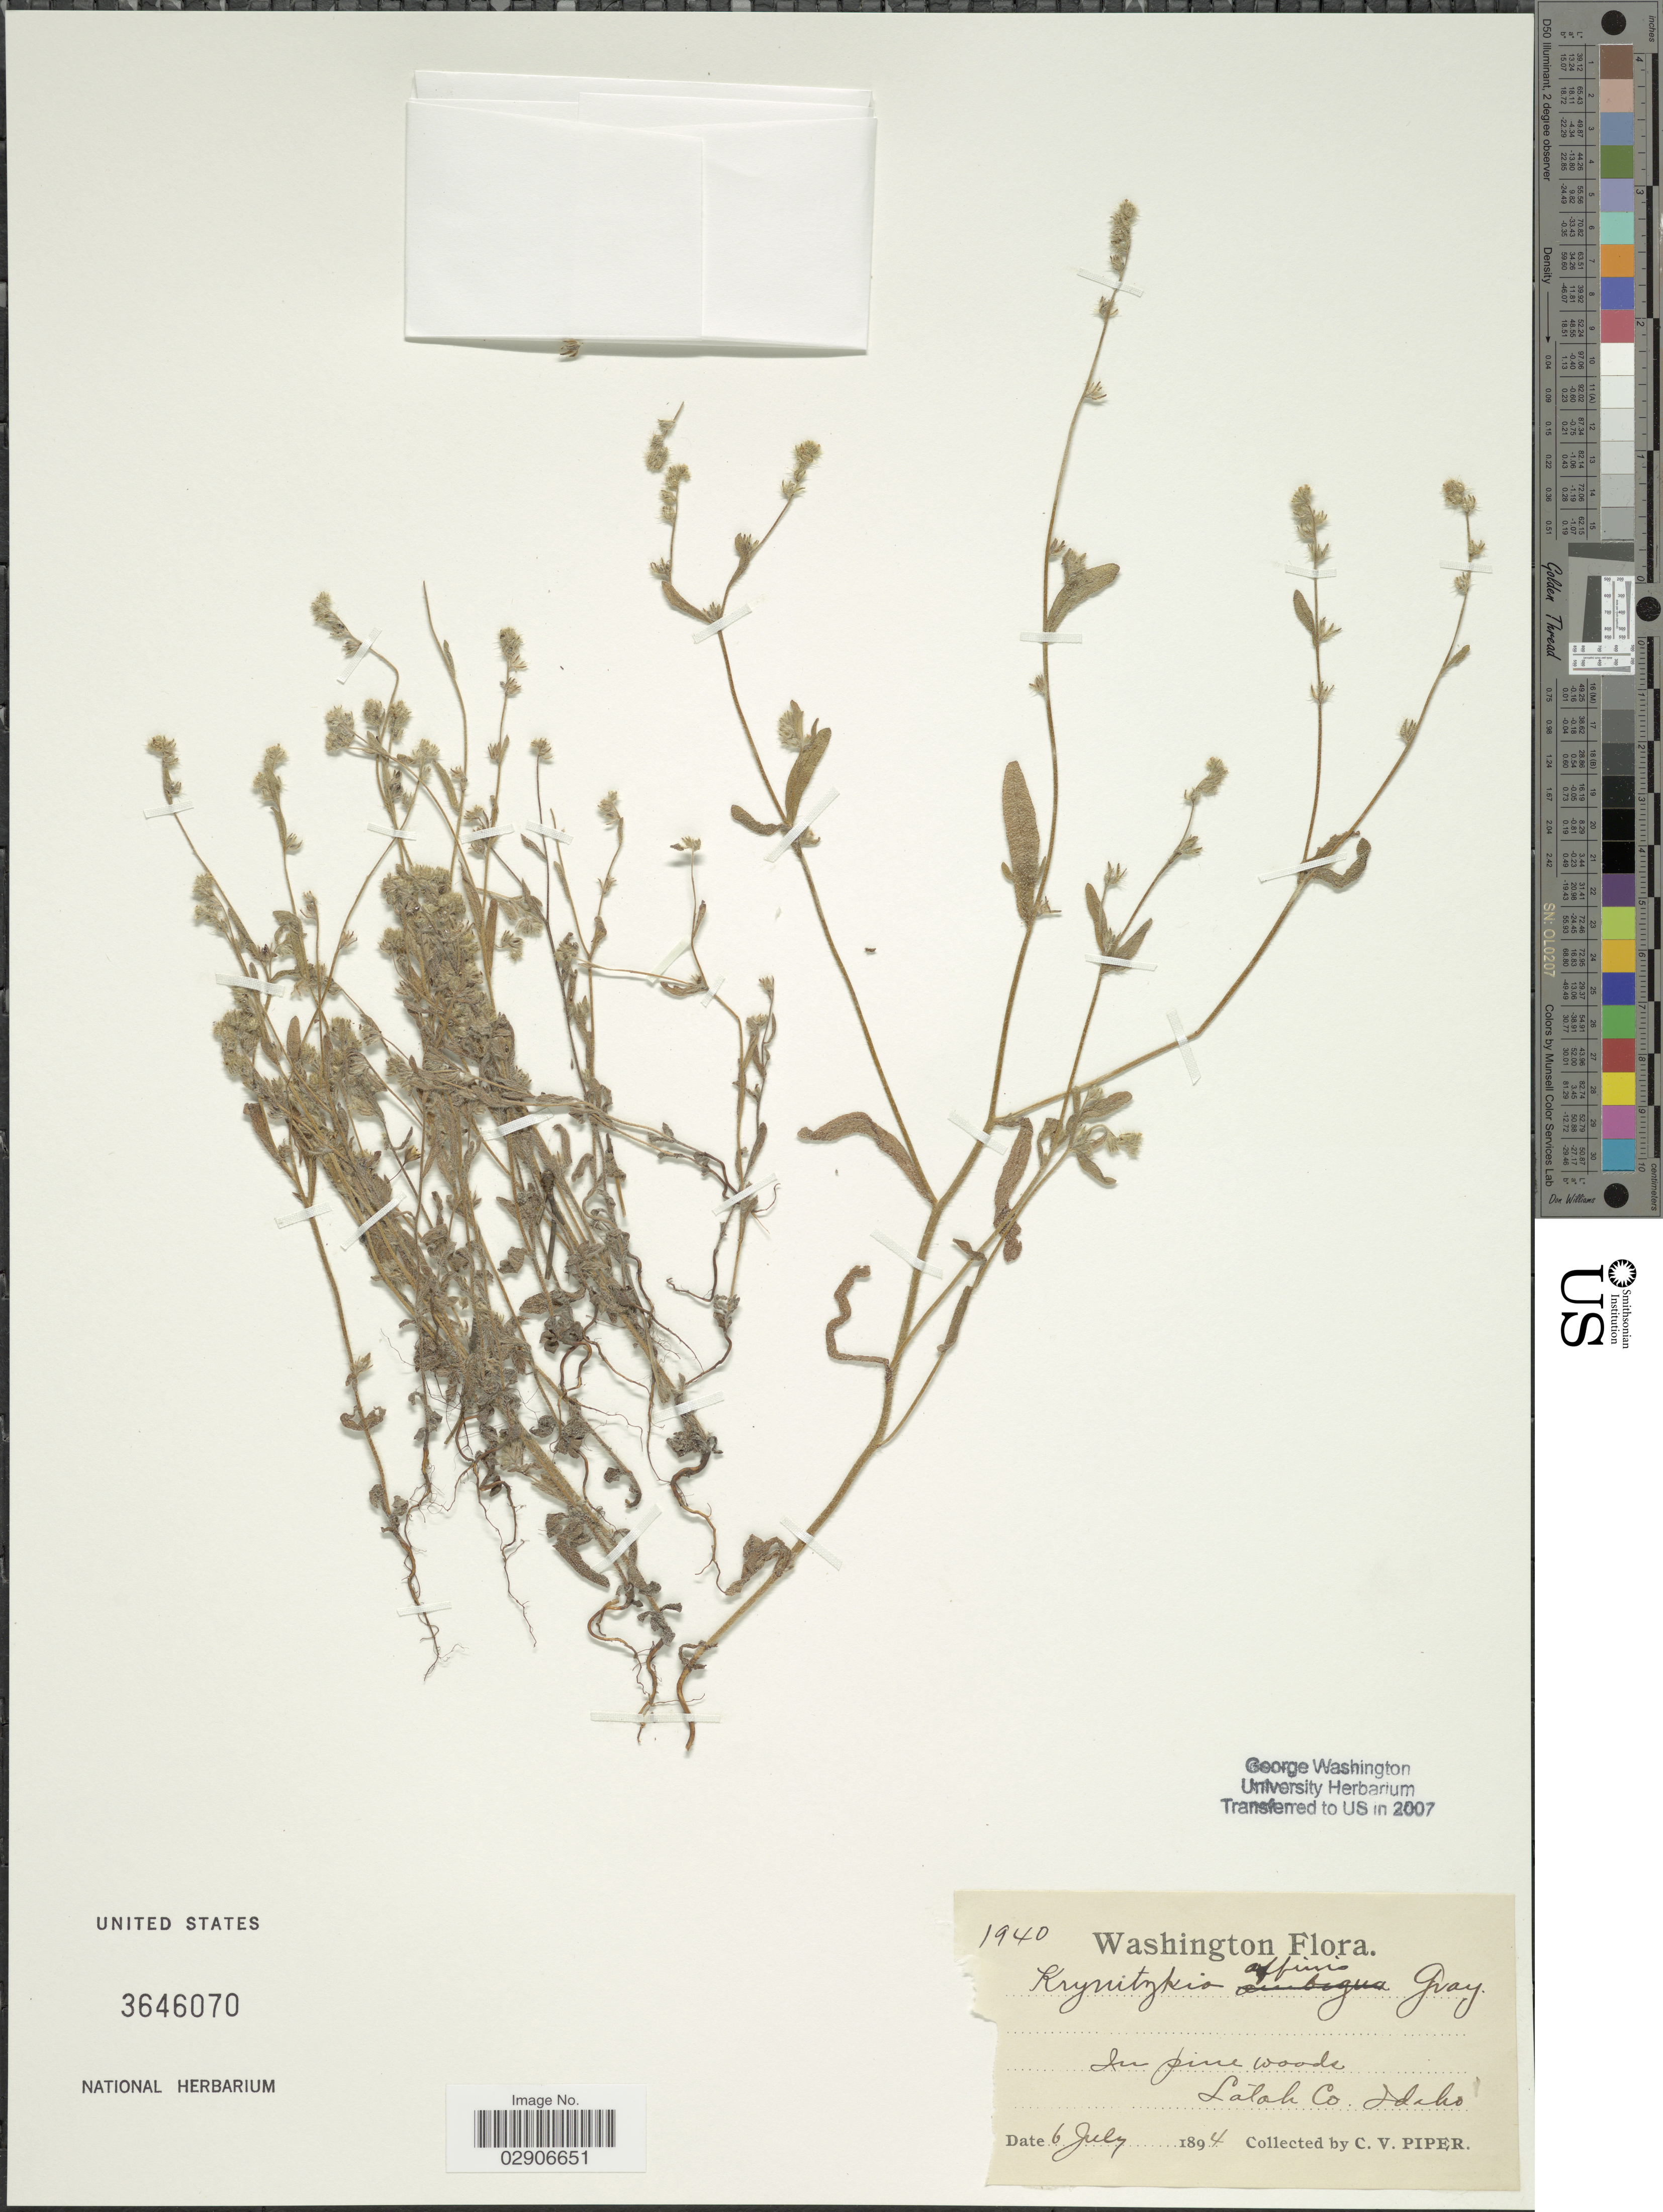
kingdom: Plantae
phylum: Tracheophyta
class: Magnoliopsida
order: Boraginales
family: Boraginaceae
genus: Cryptantha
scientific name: Cryptantha affinis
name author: (A. Gray) Greene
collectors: C. V. Piper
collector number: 1940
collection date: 1894-07-06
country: United States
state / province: Idaho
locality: In pine woods. Latah Co. Idaho.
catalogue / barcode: US 3646070